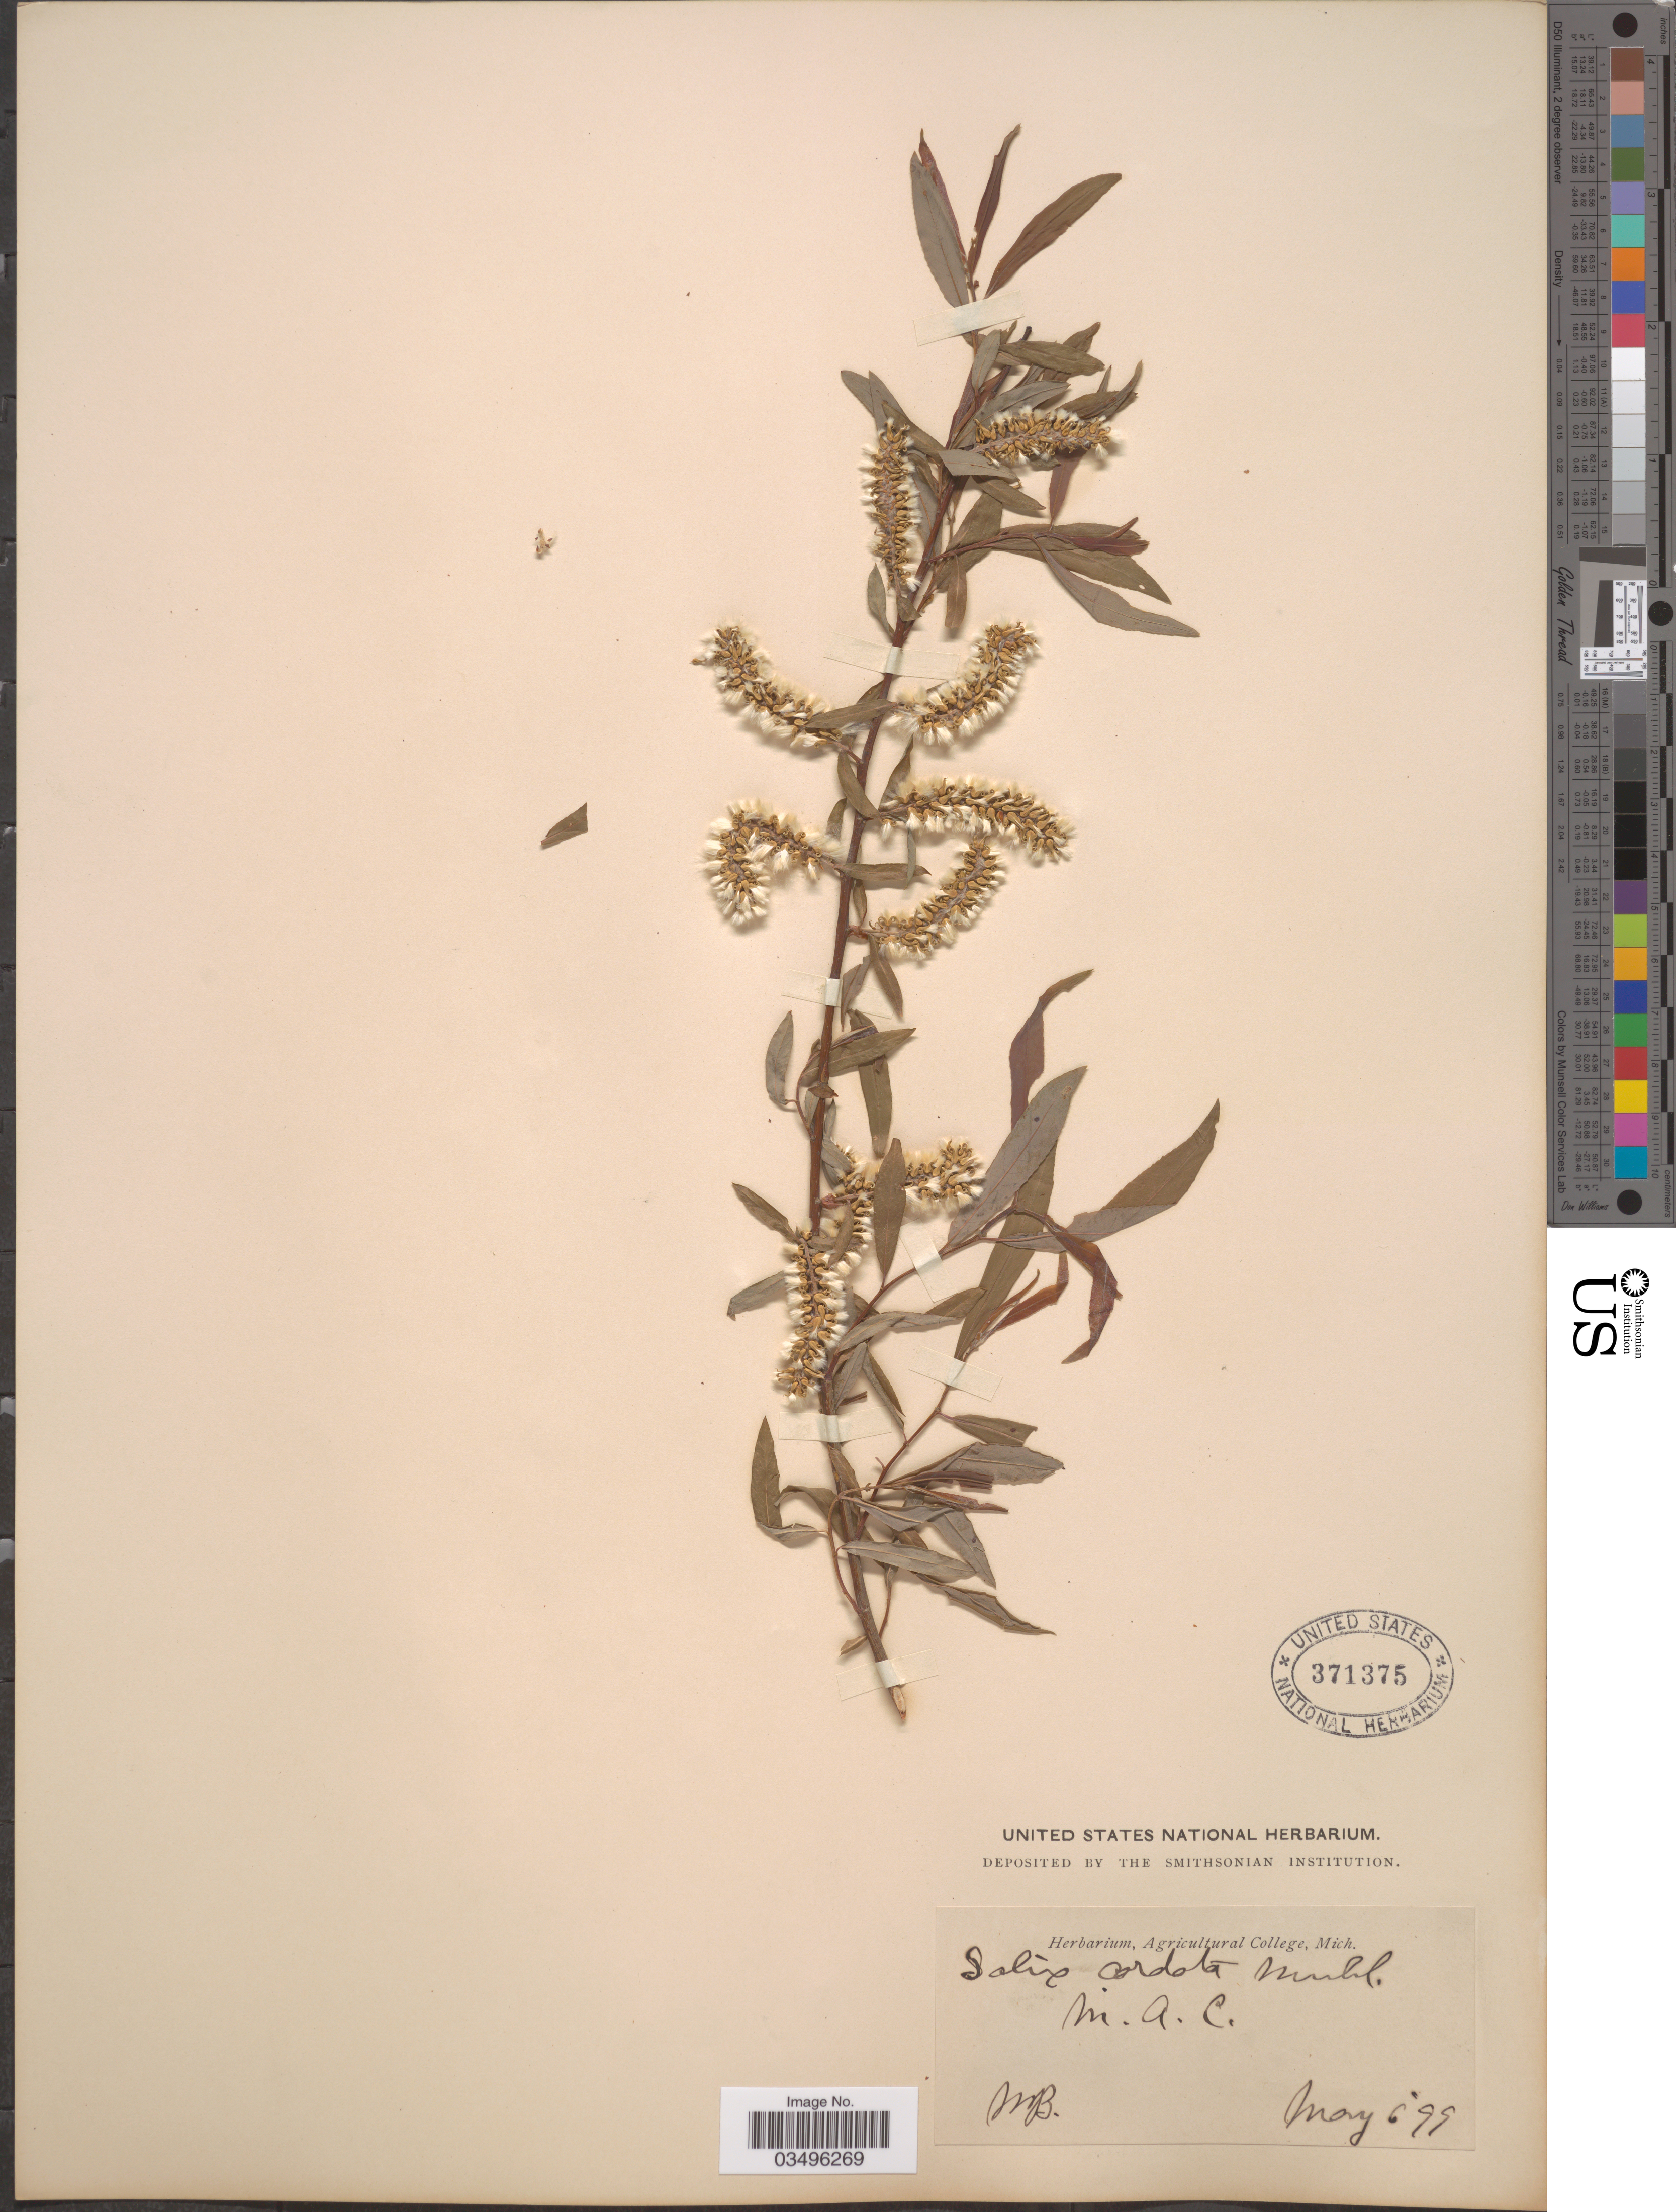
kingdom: Plantae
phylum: Tracheophyta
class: Magnoliopsida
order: Malpighiales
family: Salicaceae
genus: Salix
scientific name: Salix cordata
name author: Michx.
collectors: M. J. B.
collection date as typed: Transcribed d/m/y: 6/5/99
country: United States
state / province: Michigan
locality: M.A.C.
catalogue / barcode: US 371375